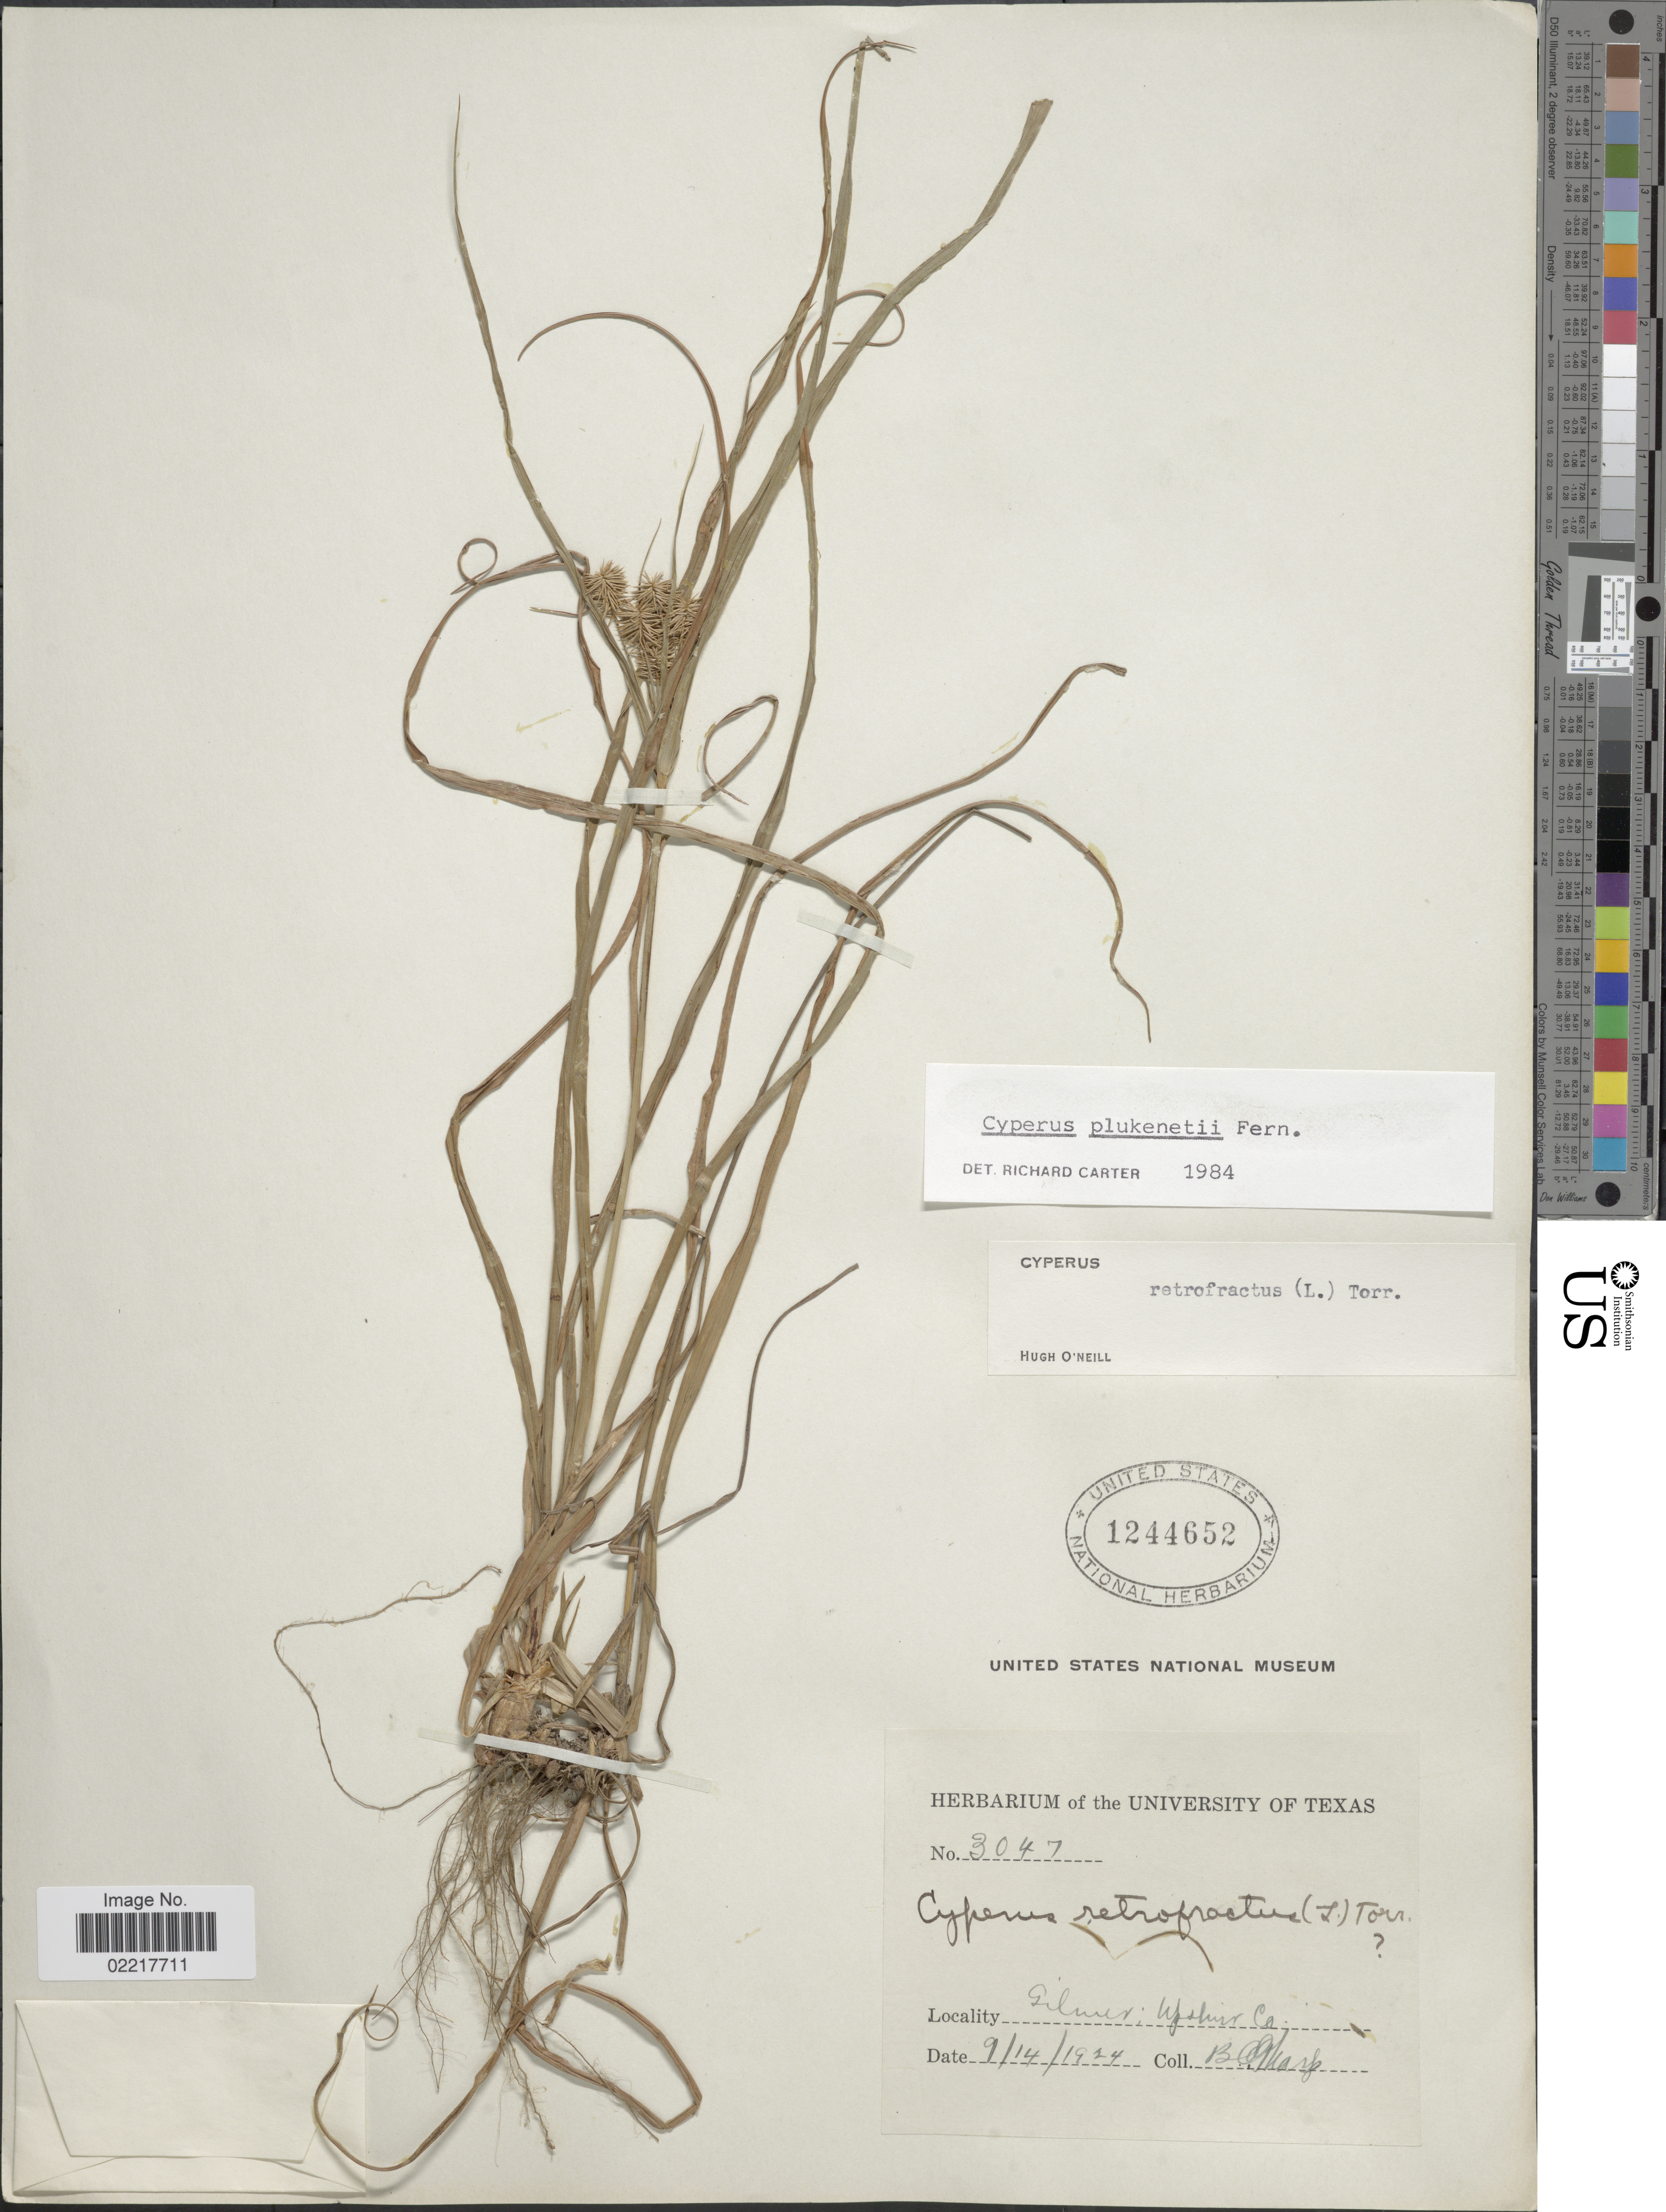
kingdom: Plantae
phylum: Tracheophyta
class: Liliopsida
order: Poales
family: Cyperaceae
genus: Cyperus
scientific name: Cyperus plukenetii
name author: Fernald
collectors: B. C. Tharp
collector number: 3047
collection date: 1924-09-14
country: United States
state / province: Texas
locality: Gilmer: Upshur Co.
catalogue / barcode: US 1244652